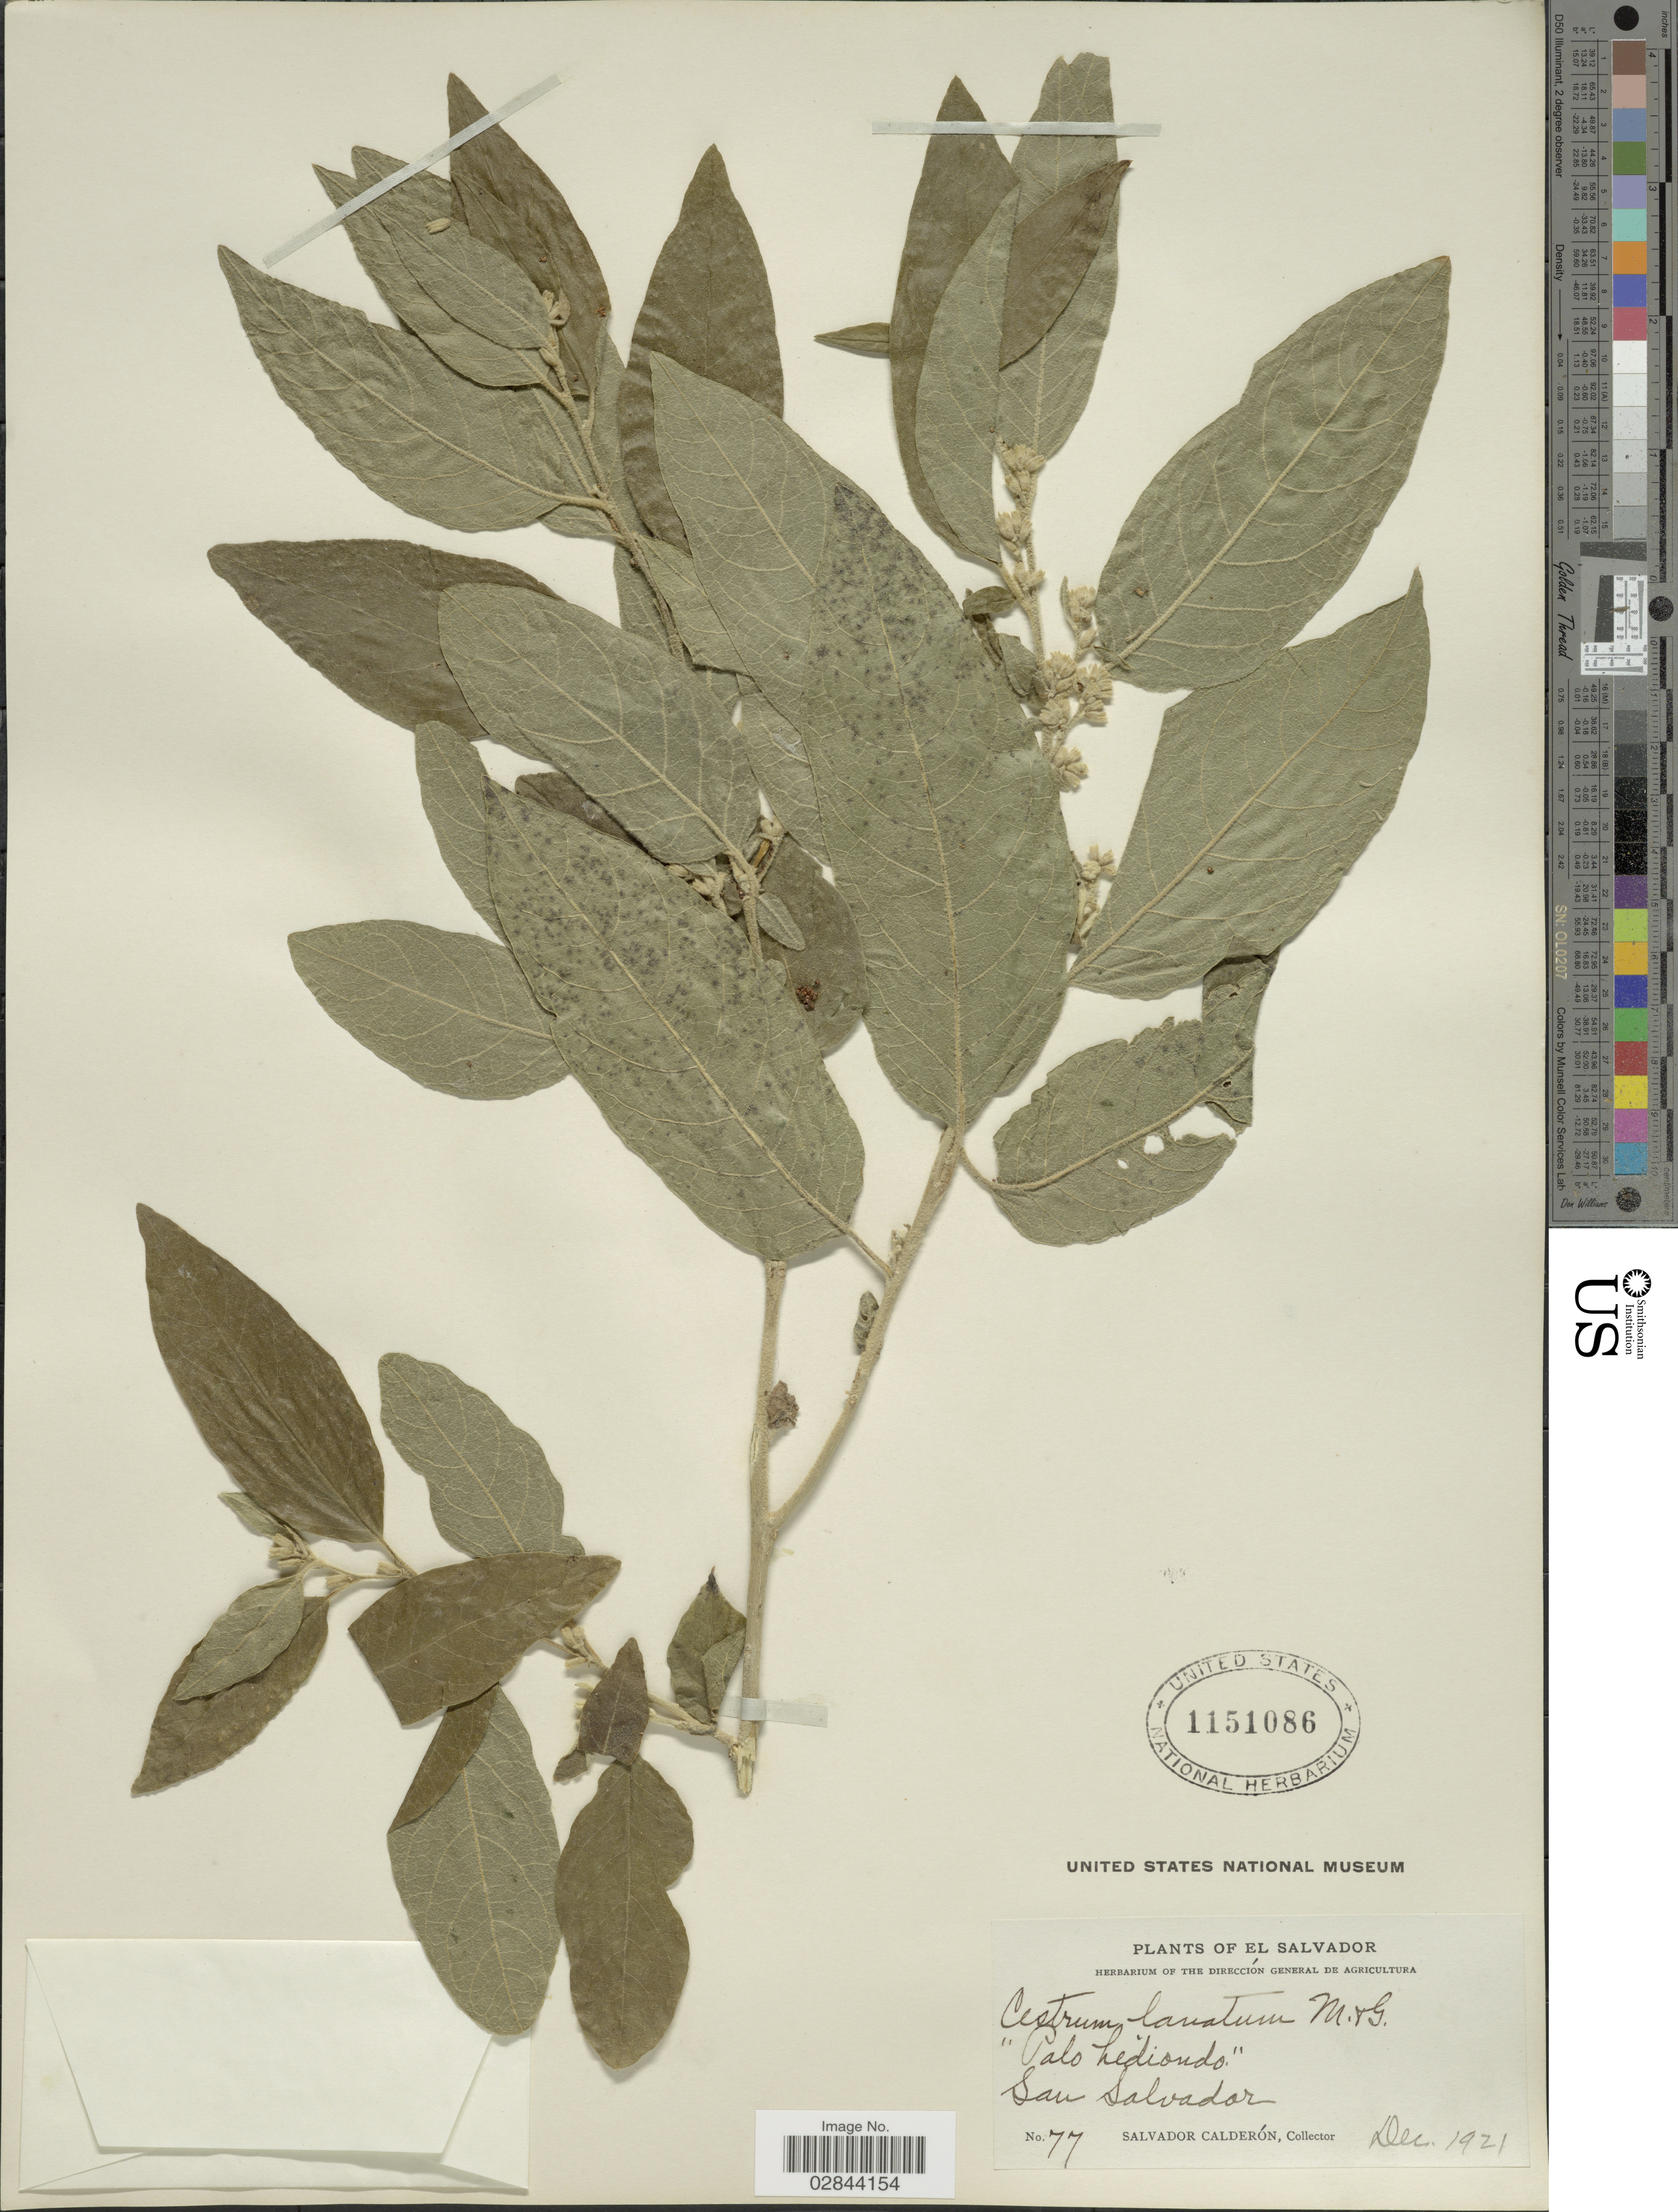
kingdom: Plantae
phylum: Tracheophyta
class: Magnoliopsida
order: Solanales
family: Solanaceae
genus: Cestrum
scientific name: Cestrum lanatum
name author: M. Martens & Galeotti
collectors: S. Calderón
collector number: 77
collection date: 1921-12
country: El Salvador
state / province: San Salvador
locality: Palo hediondo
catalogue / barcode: US 1151086